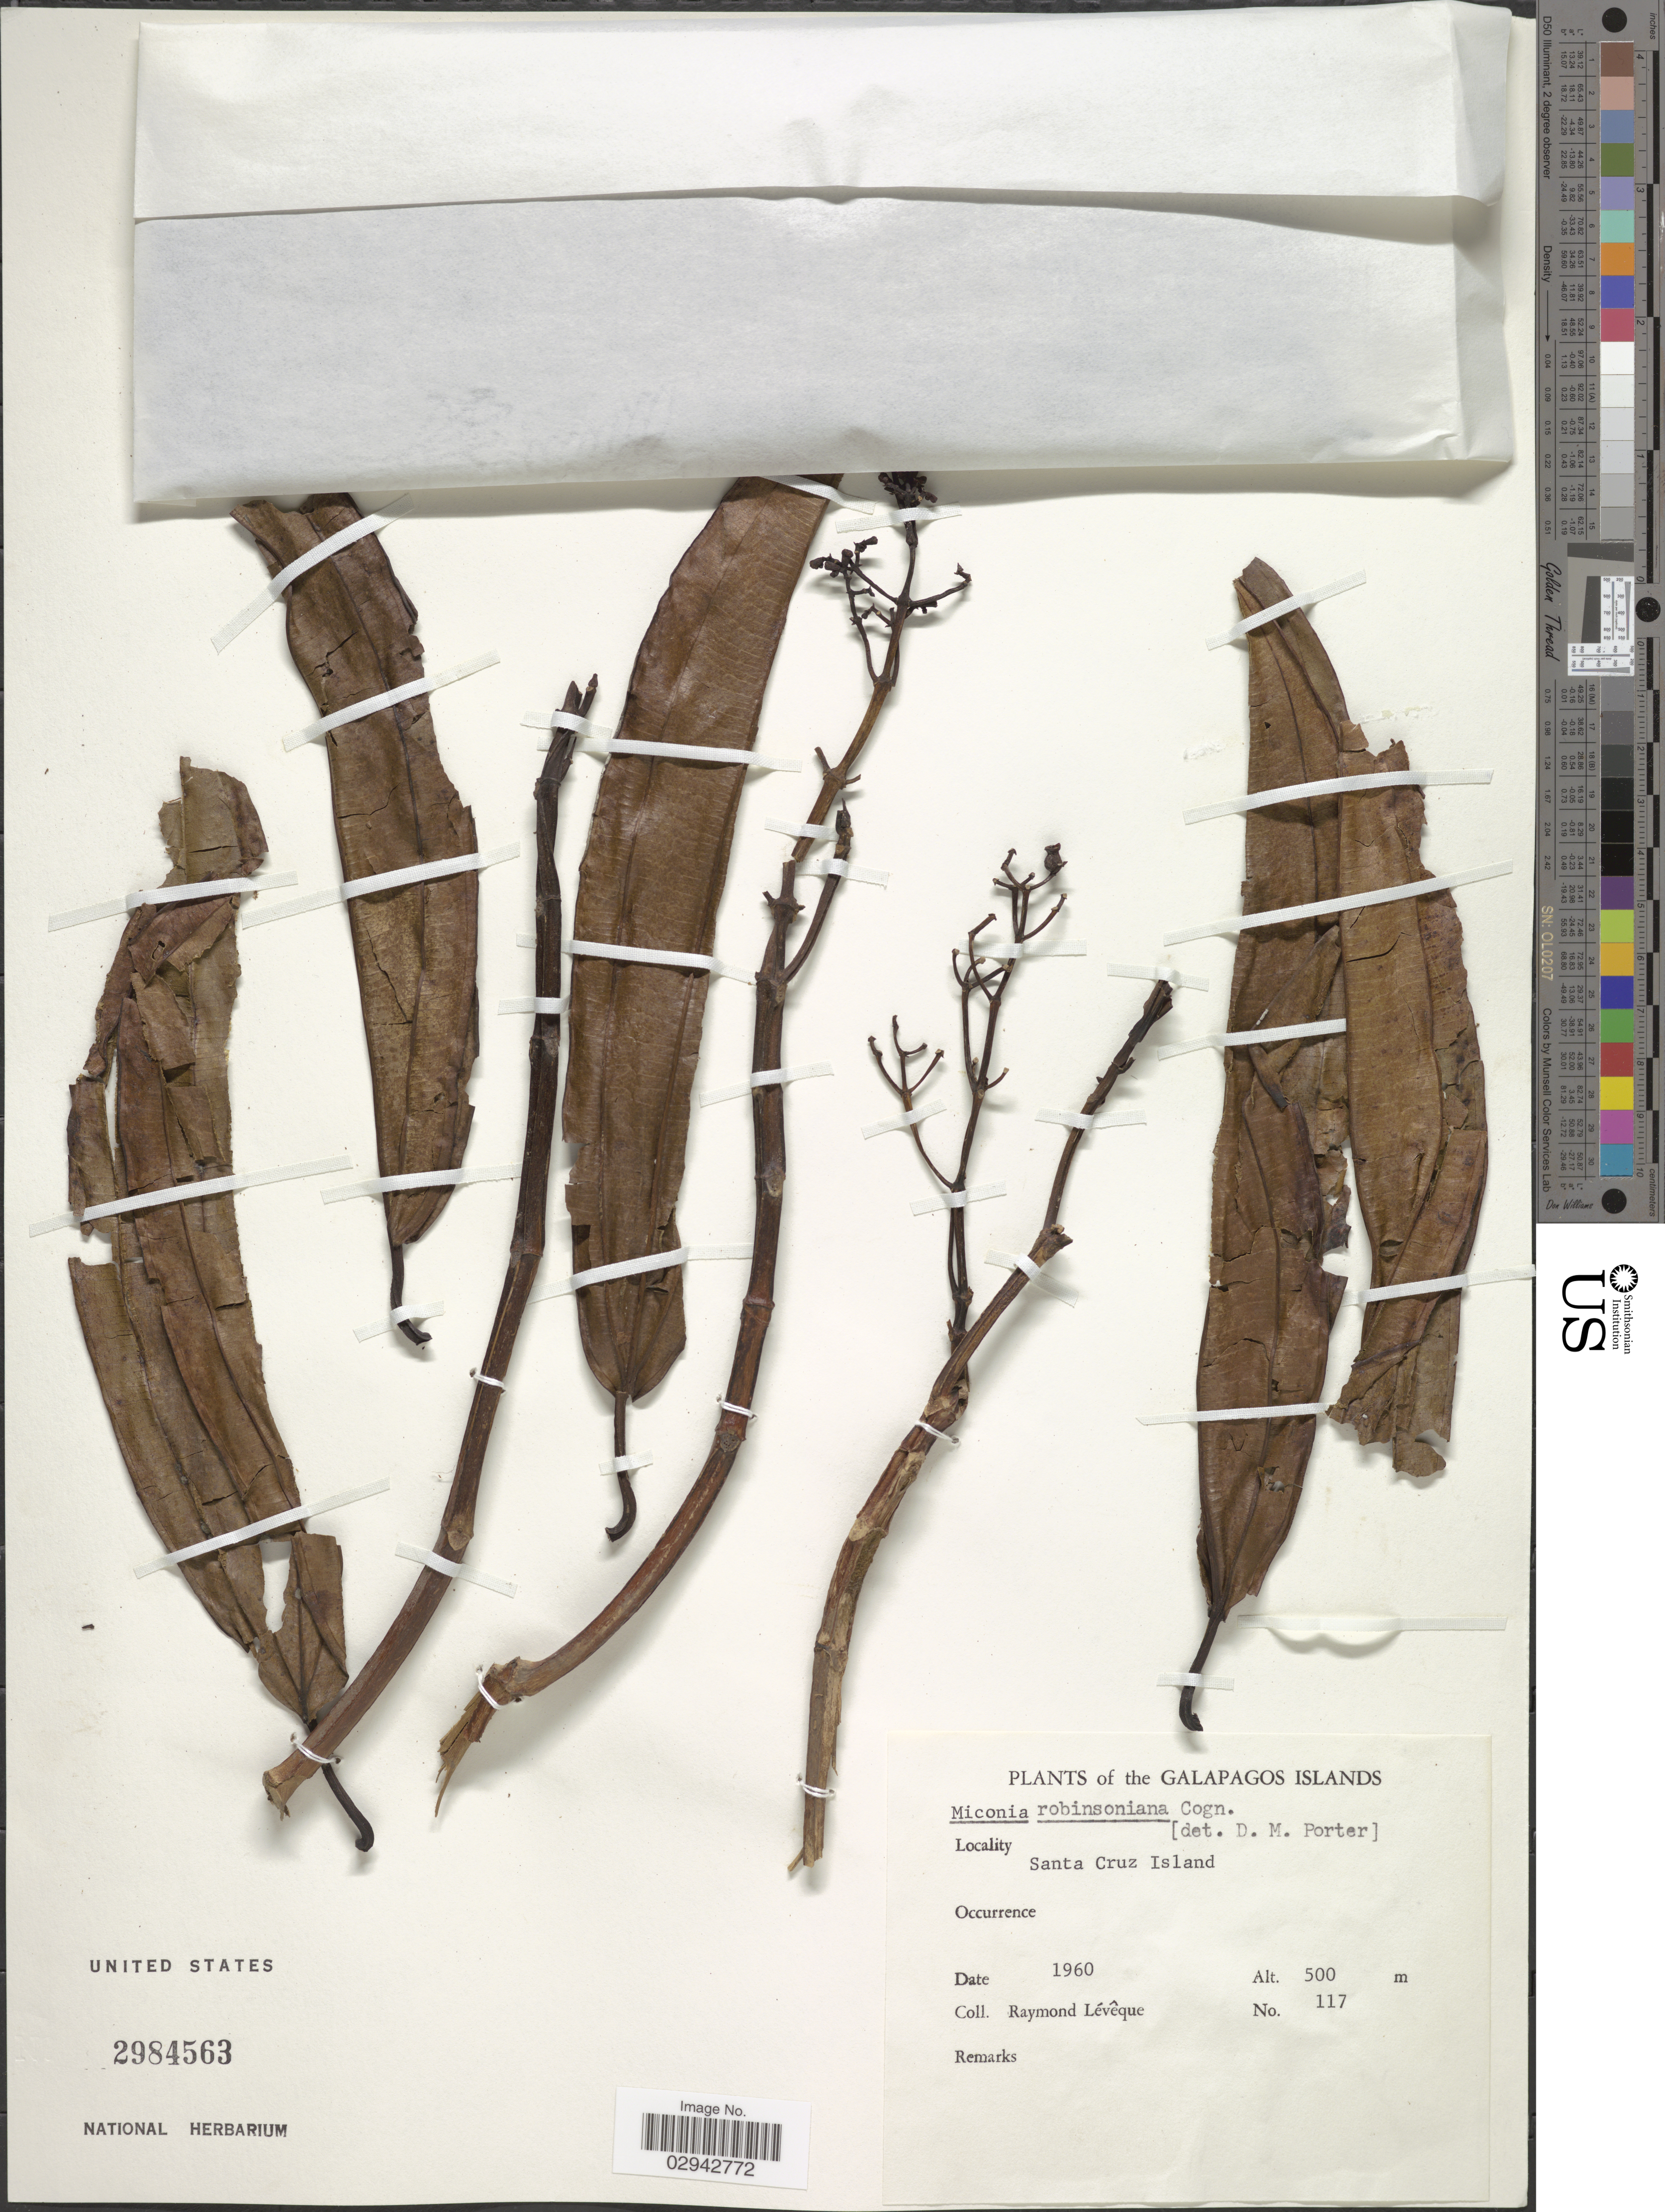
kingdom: Plantae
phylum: Tracheophyta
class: Magnoliopsida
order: Myrtales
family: Melastomataceae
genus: Miconia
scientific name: Miconia robinsoniana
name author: Cogn.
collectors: R. Lévêque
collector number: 117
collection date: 1960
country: Ecuador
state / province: Colón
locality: The Galapagos Islands. Santa Cruz Island.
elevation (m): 500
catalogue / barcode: US 2984563